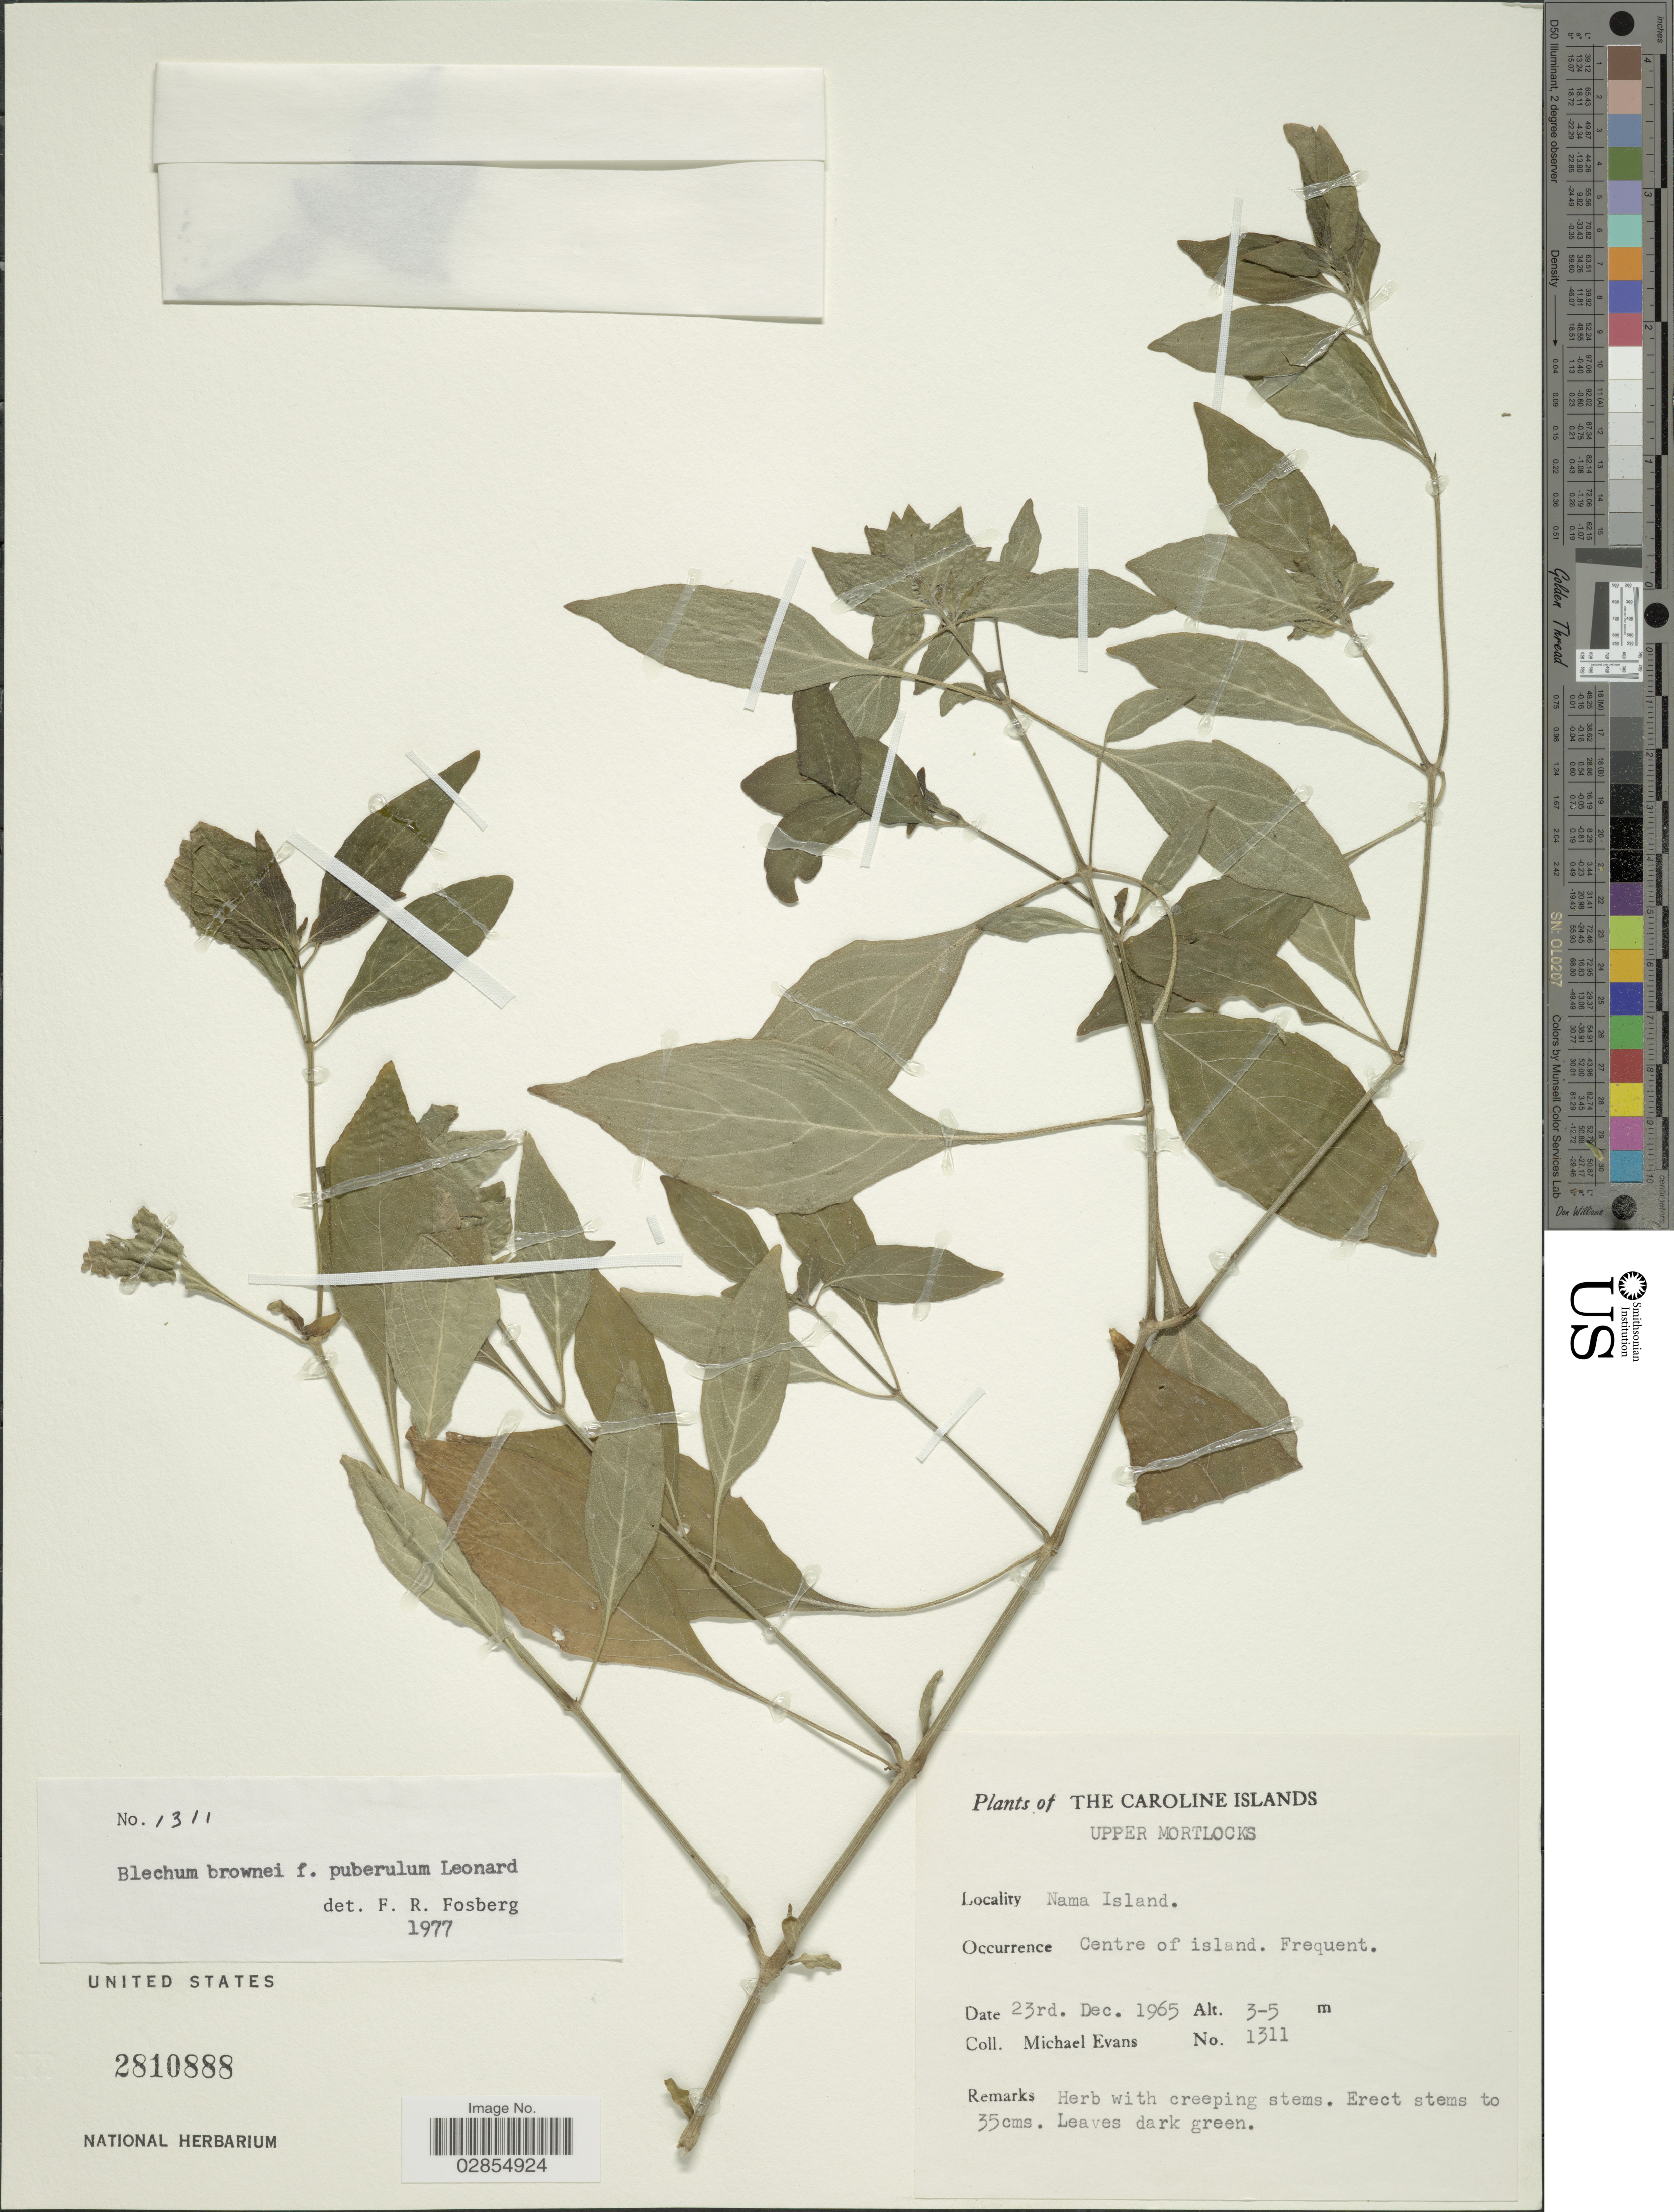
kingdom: Plantae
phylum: Tracheophyta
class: Magnoliopsida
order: Lamiales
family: Acanthaceae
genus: Blechum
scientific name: Blechum pyramidatum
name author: (Lam.) Urb.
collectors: M. Evans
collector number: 1311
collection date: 1965-12-23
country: Micronesia, Federated States of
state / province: Truk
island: Nama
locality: Caroline Islands. Upper Mortlocks. Nama Island.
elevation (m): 3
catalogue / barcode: US 2810888